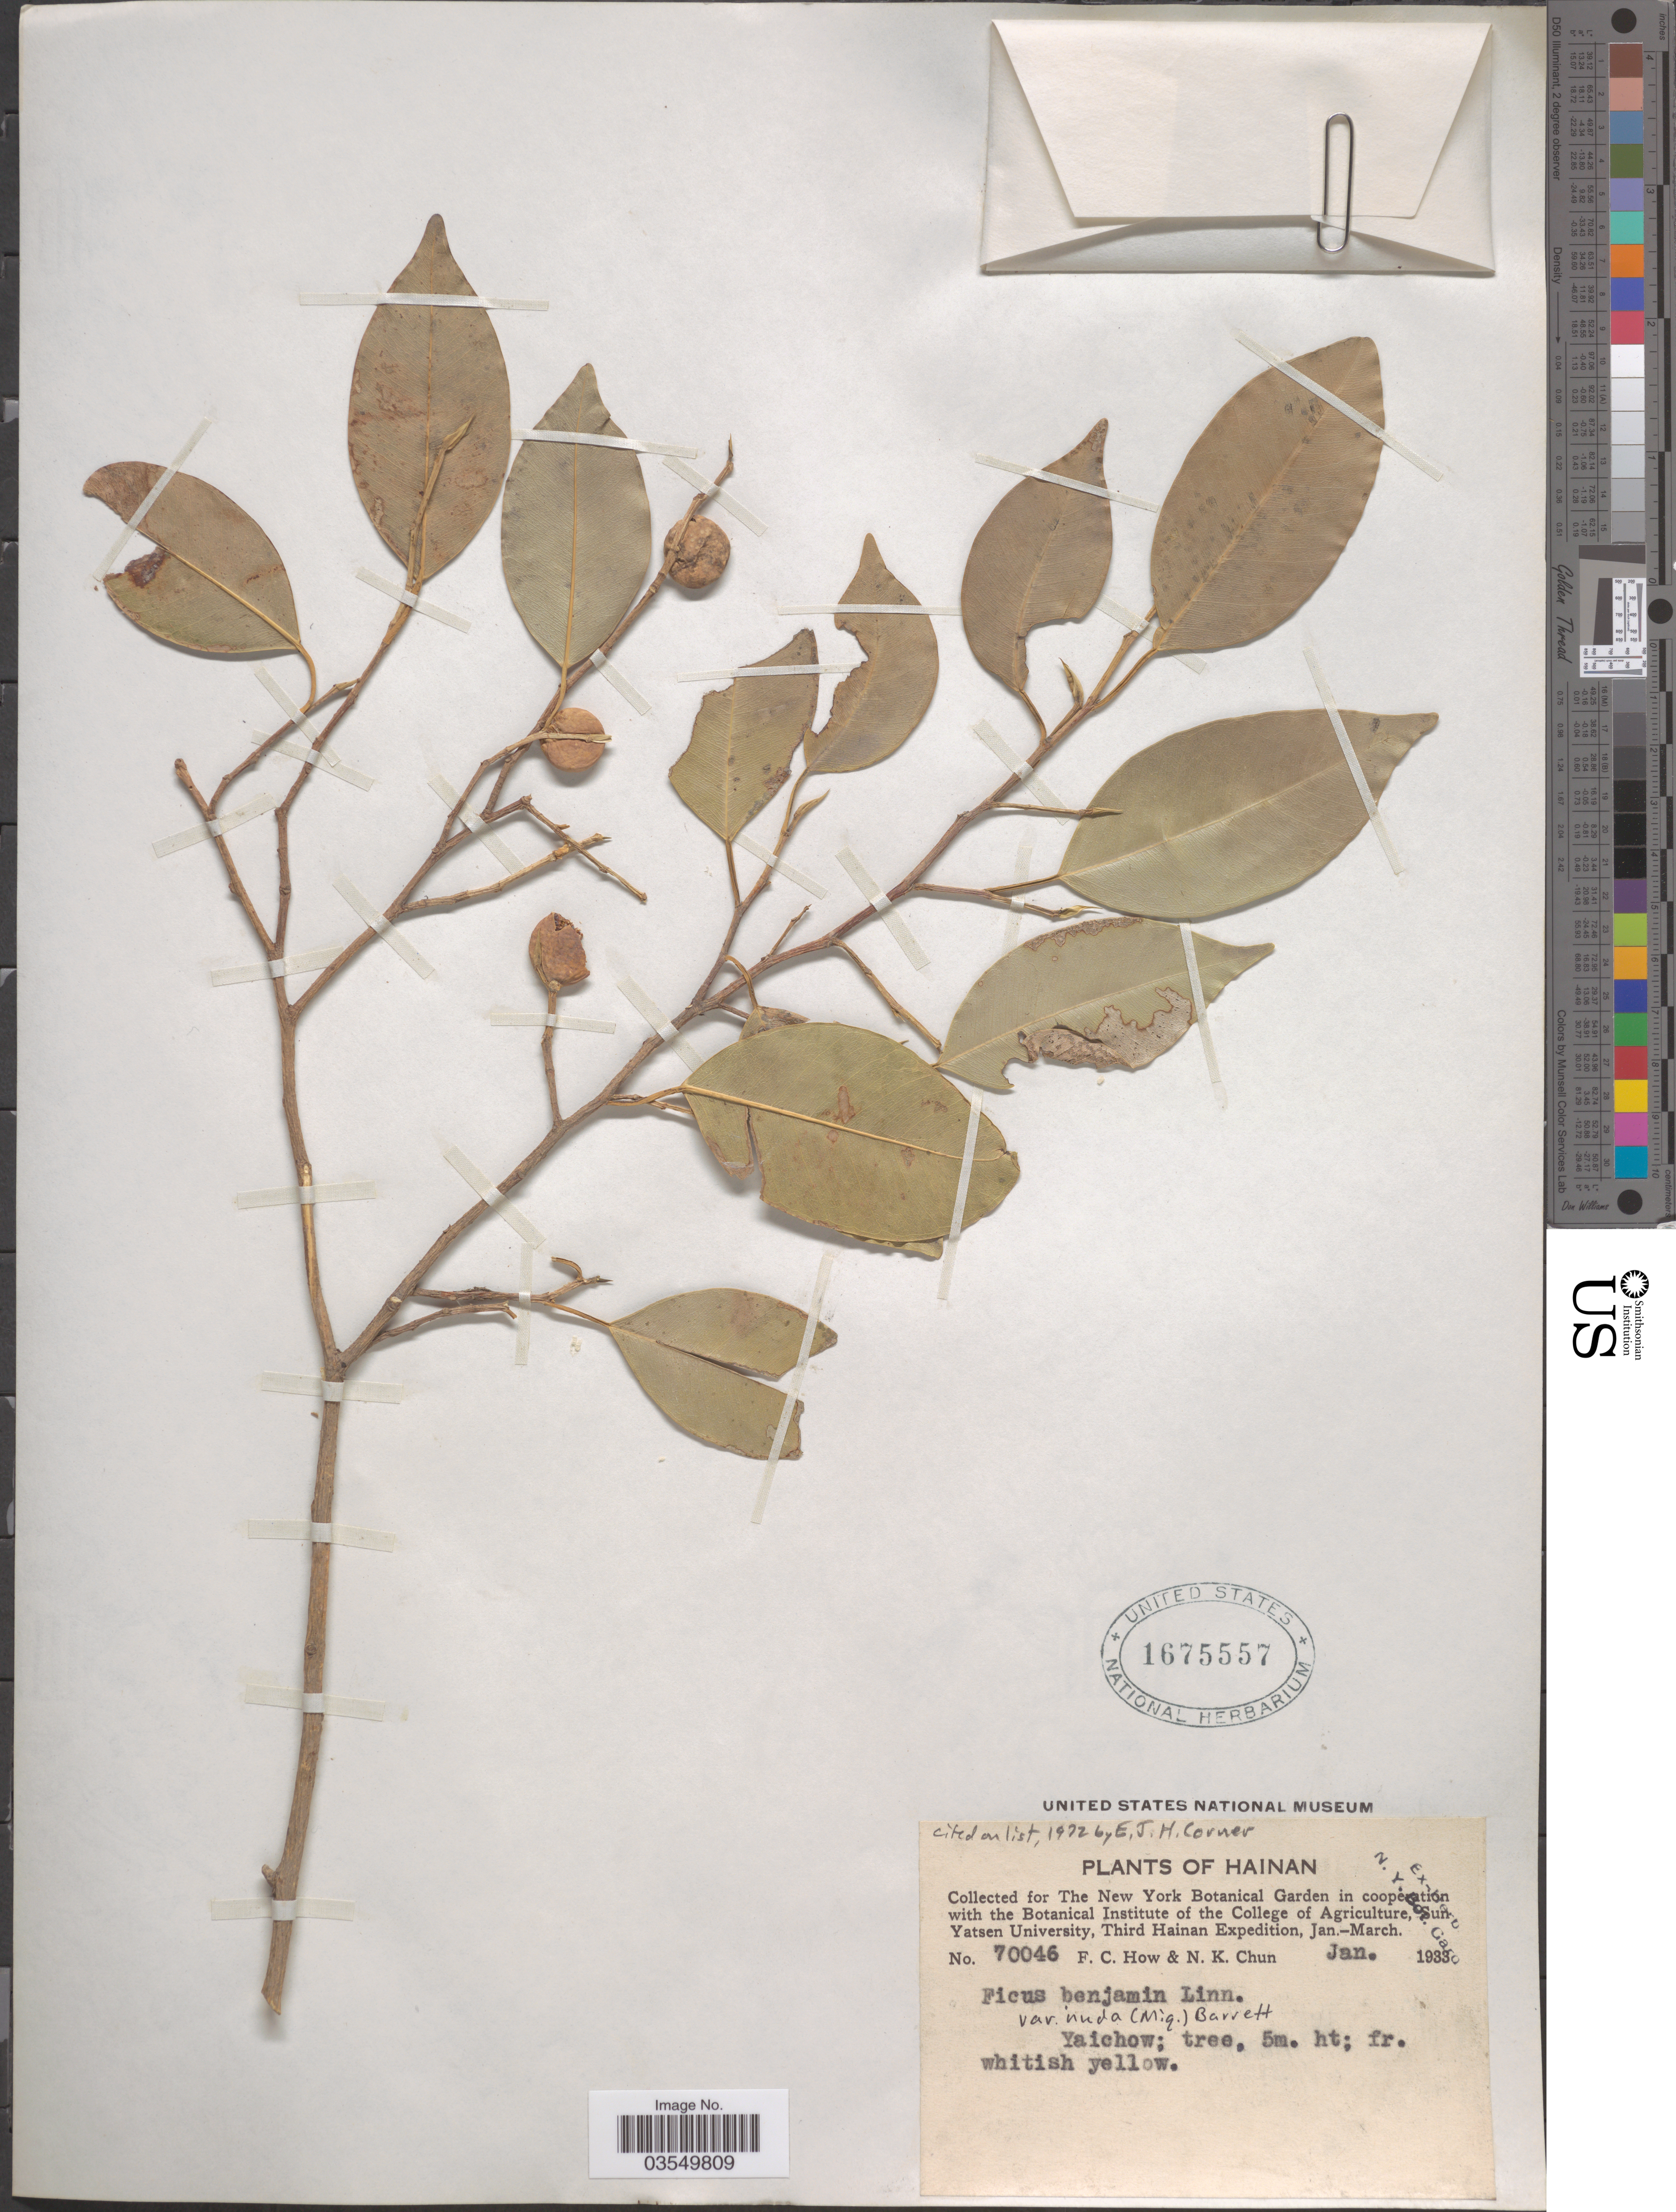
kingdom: Plantae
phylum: Tracheophyta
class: Magnoliopsida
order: Rosales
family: Moraceae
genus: Ficus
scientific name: Ficus benjamina var. nuda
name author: (Miq.) Barrett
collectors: F. C. How & N. K. Chun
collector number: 70046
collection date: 1933-01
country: China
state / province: Hainan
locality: Yaichow.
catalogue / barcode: US 1675557